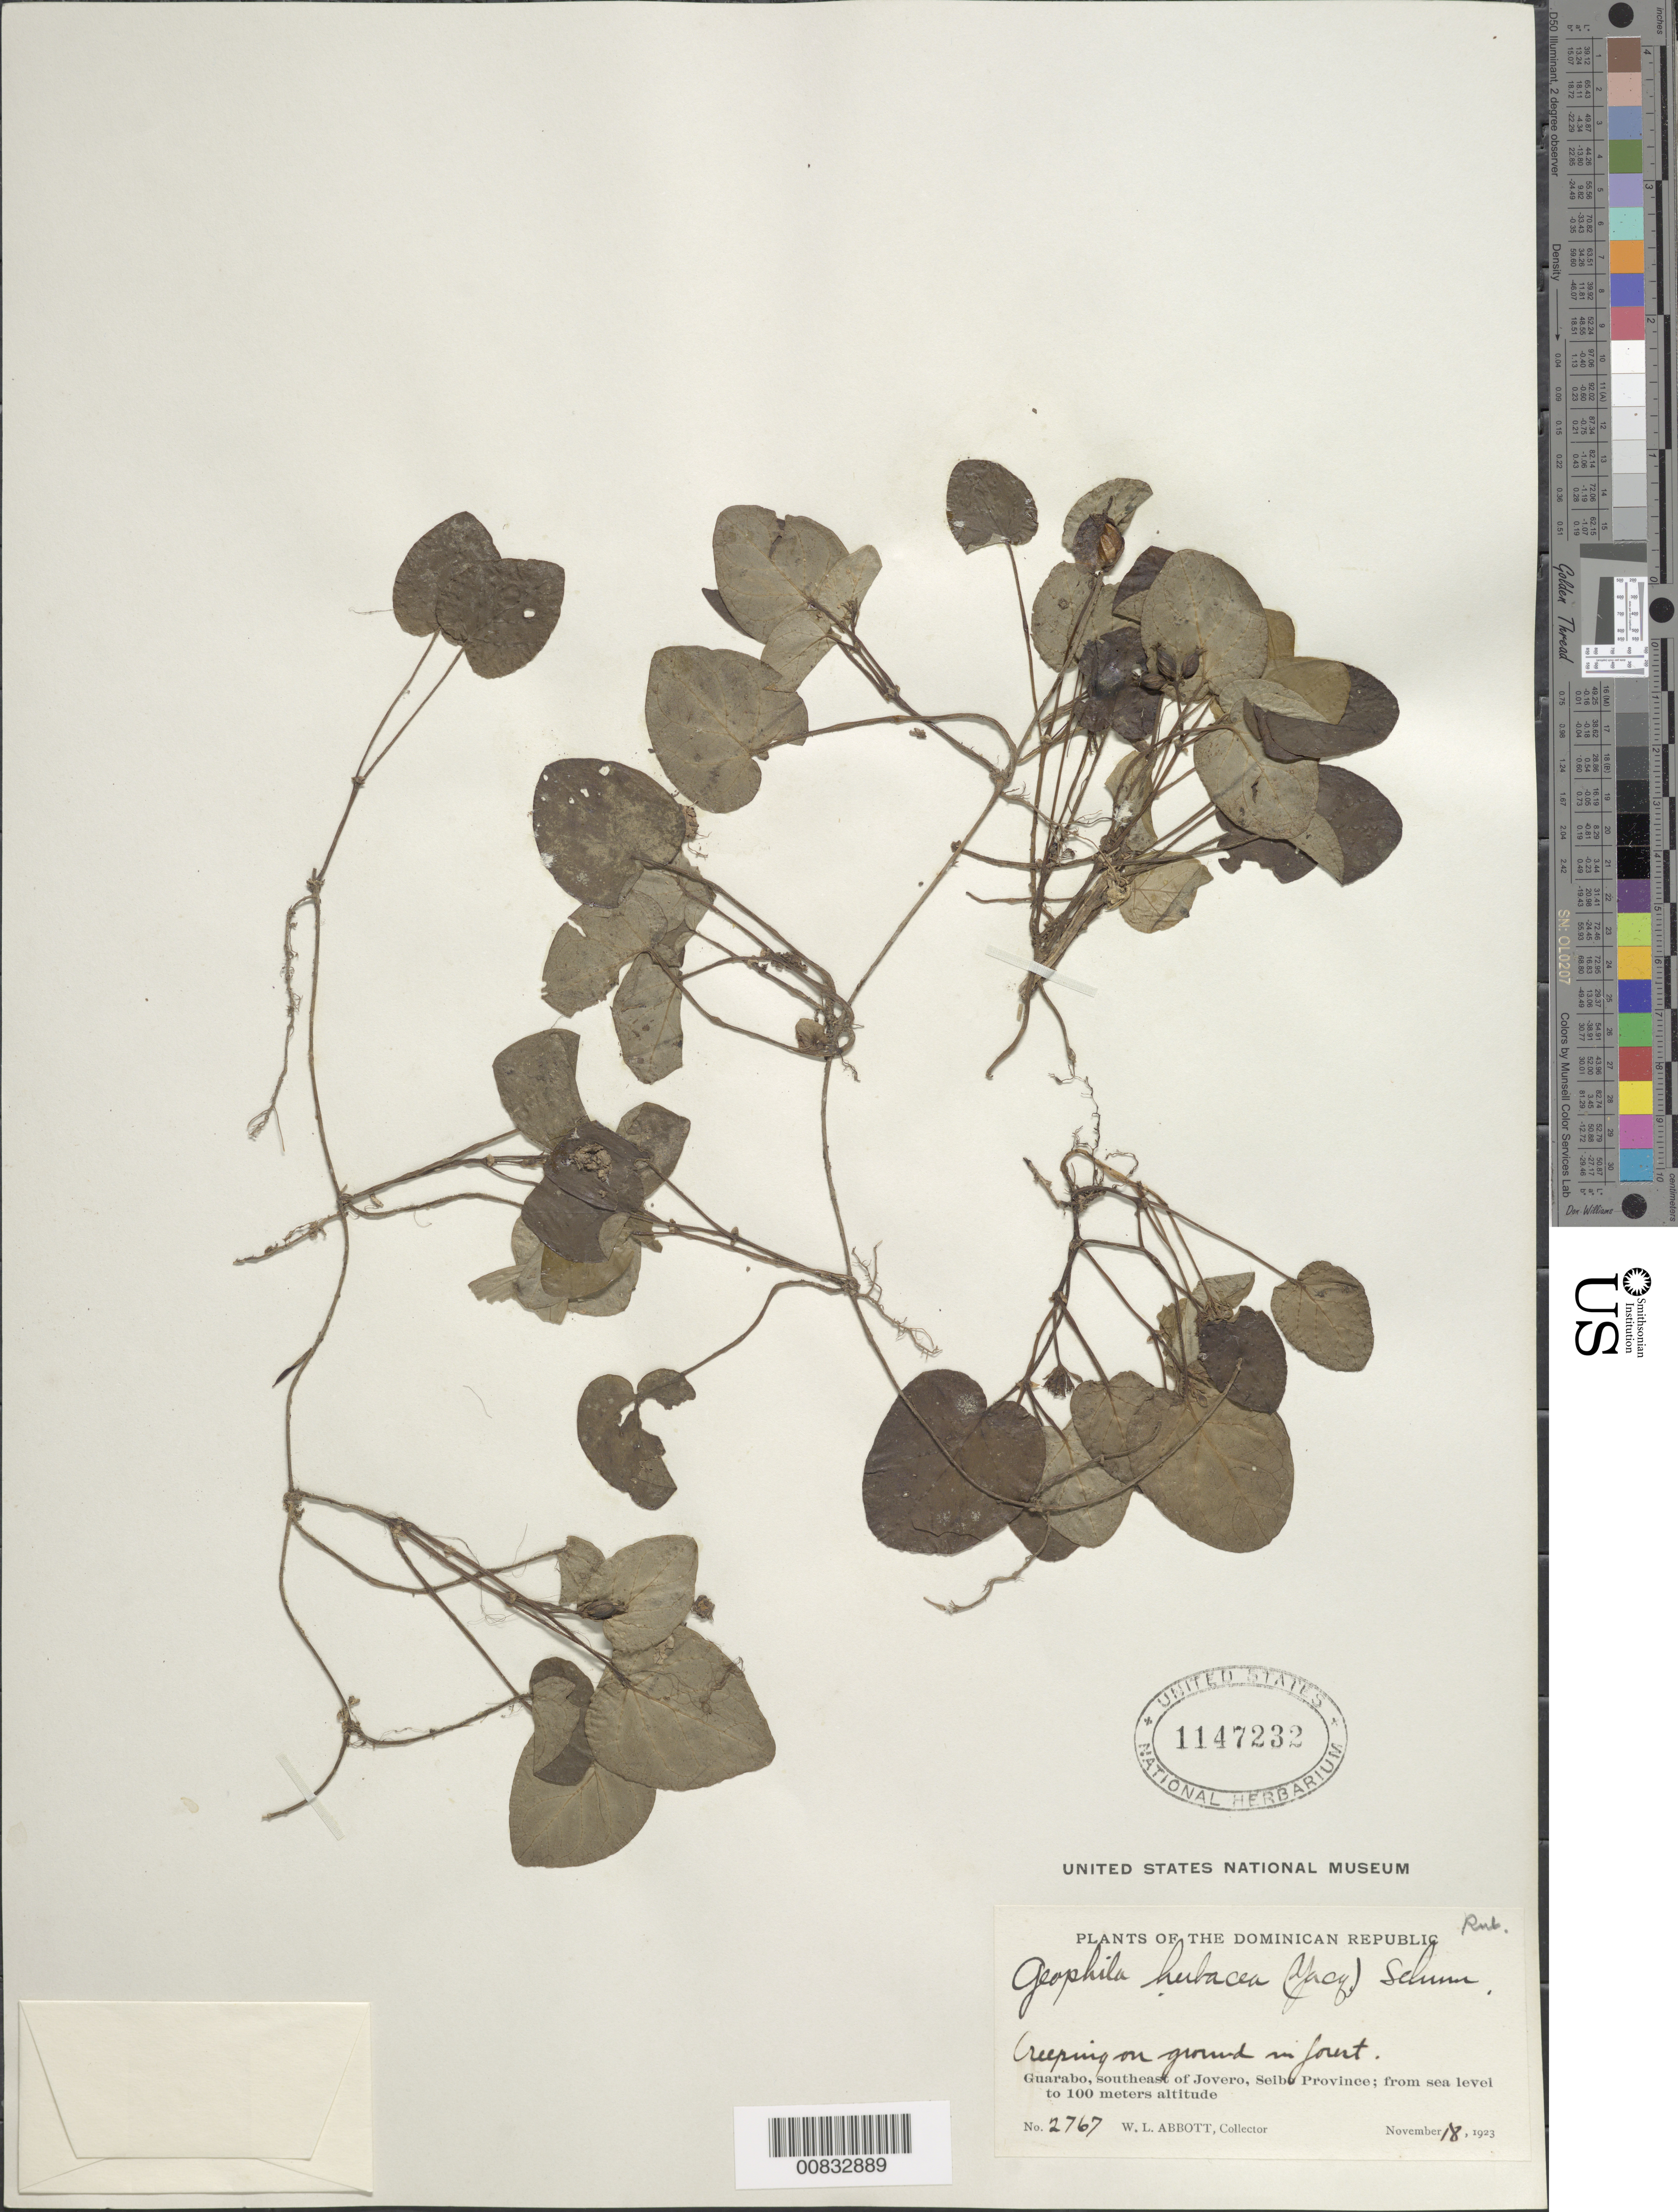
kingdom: Plantae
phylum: Tracheophyta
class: Magnoliopsida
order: Gentianales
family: Rubiaceae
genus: Geophila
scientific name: Geophila repens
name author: (L.) I.M. Johnst.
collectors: W. L. Abbott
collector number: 2767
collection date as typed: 18 Nov 1923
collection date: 1923-11-18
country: Dominican Republic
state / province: El Seibo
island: Hispaniola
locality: Guarabo, SE of Jovero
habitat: On ground in forest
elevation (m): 0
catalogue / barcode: US 1147232